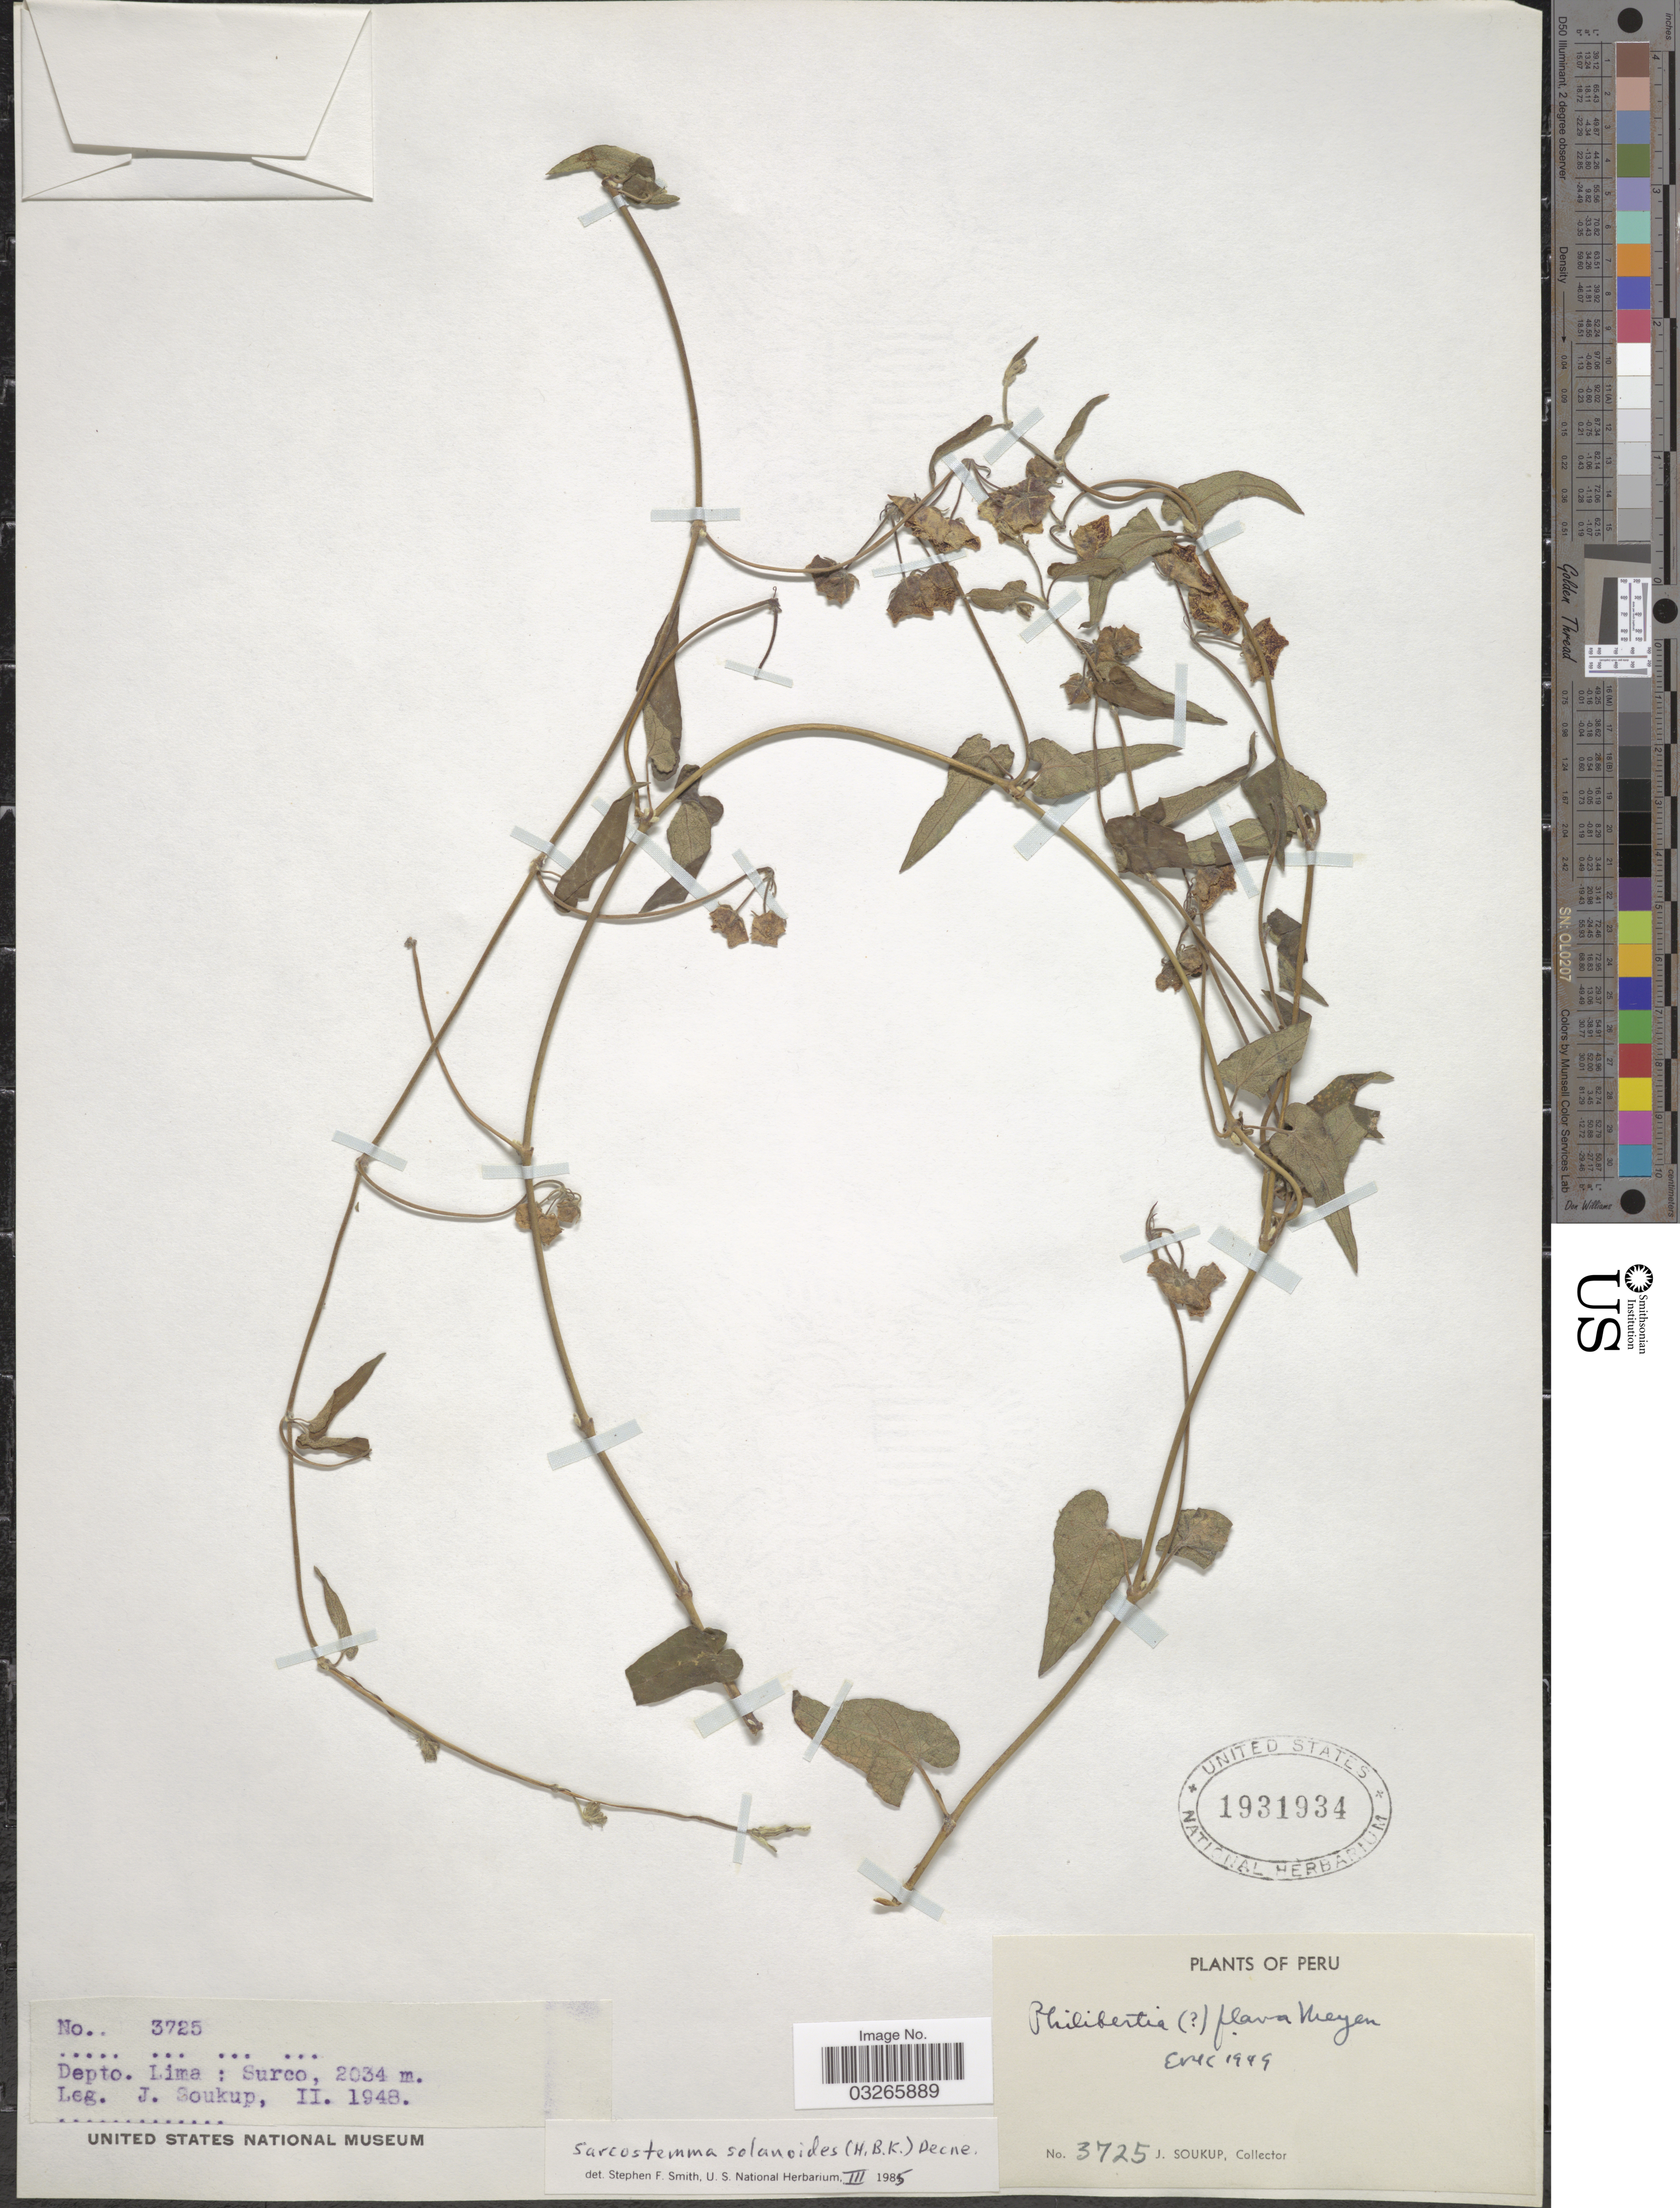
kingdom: Plantae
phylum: Tracheophyta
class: Magnoliopsida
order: Gentianales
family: Apocynaceae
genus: Sarcostemma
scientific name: Sarcostemma solanoides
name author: (Kunth) Decne.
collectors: J. Soukup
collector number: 3725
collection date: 1948-02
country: Peru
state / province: Lima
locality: Depto. Lima: Surco.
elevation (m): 2034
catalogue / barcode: US 1931934